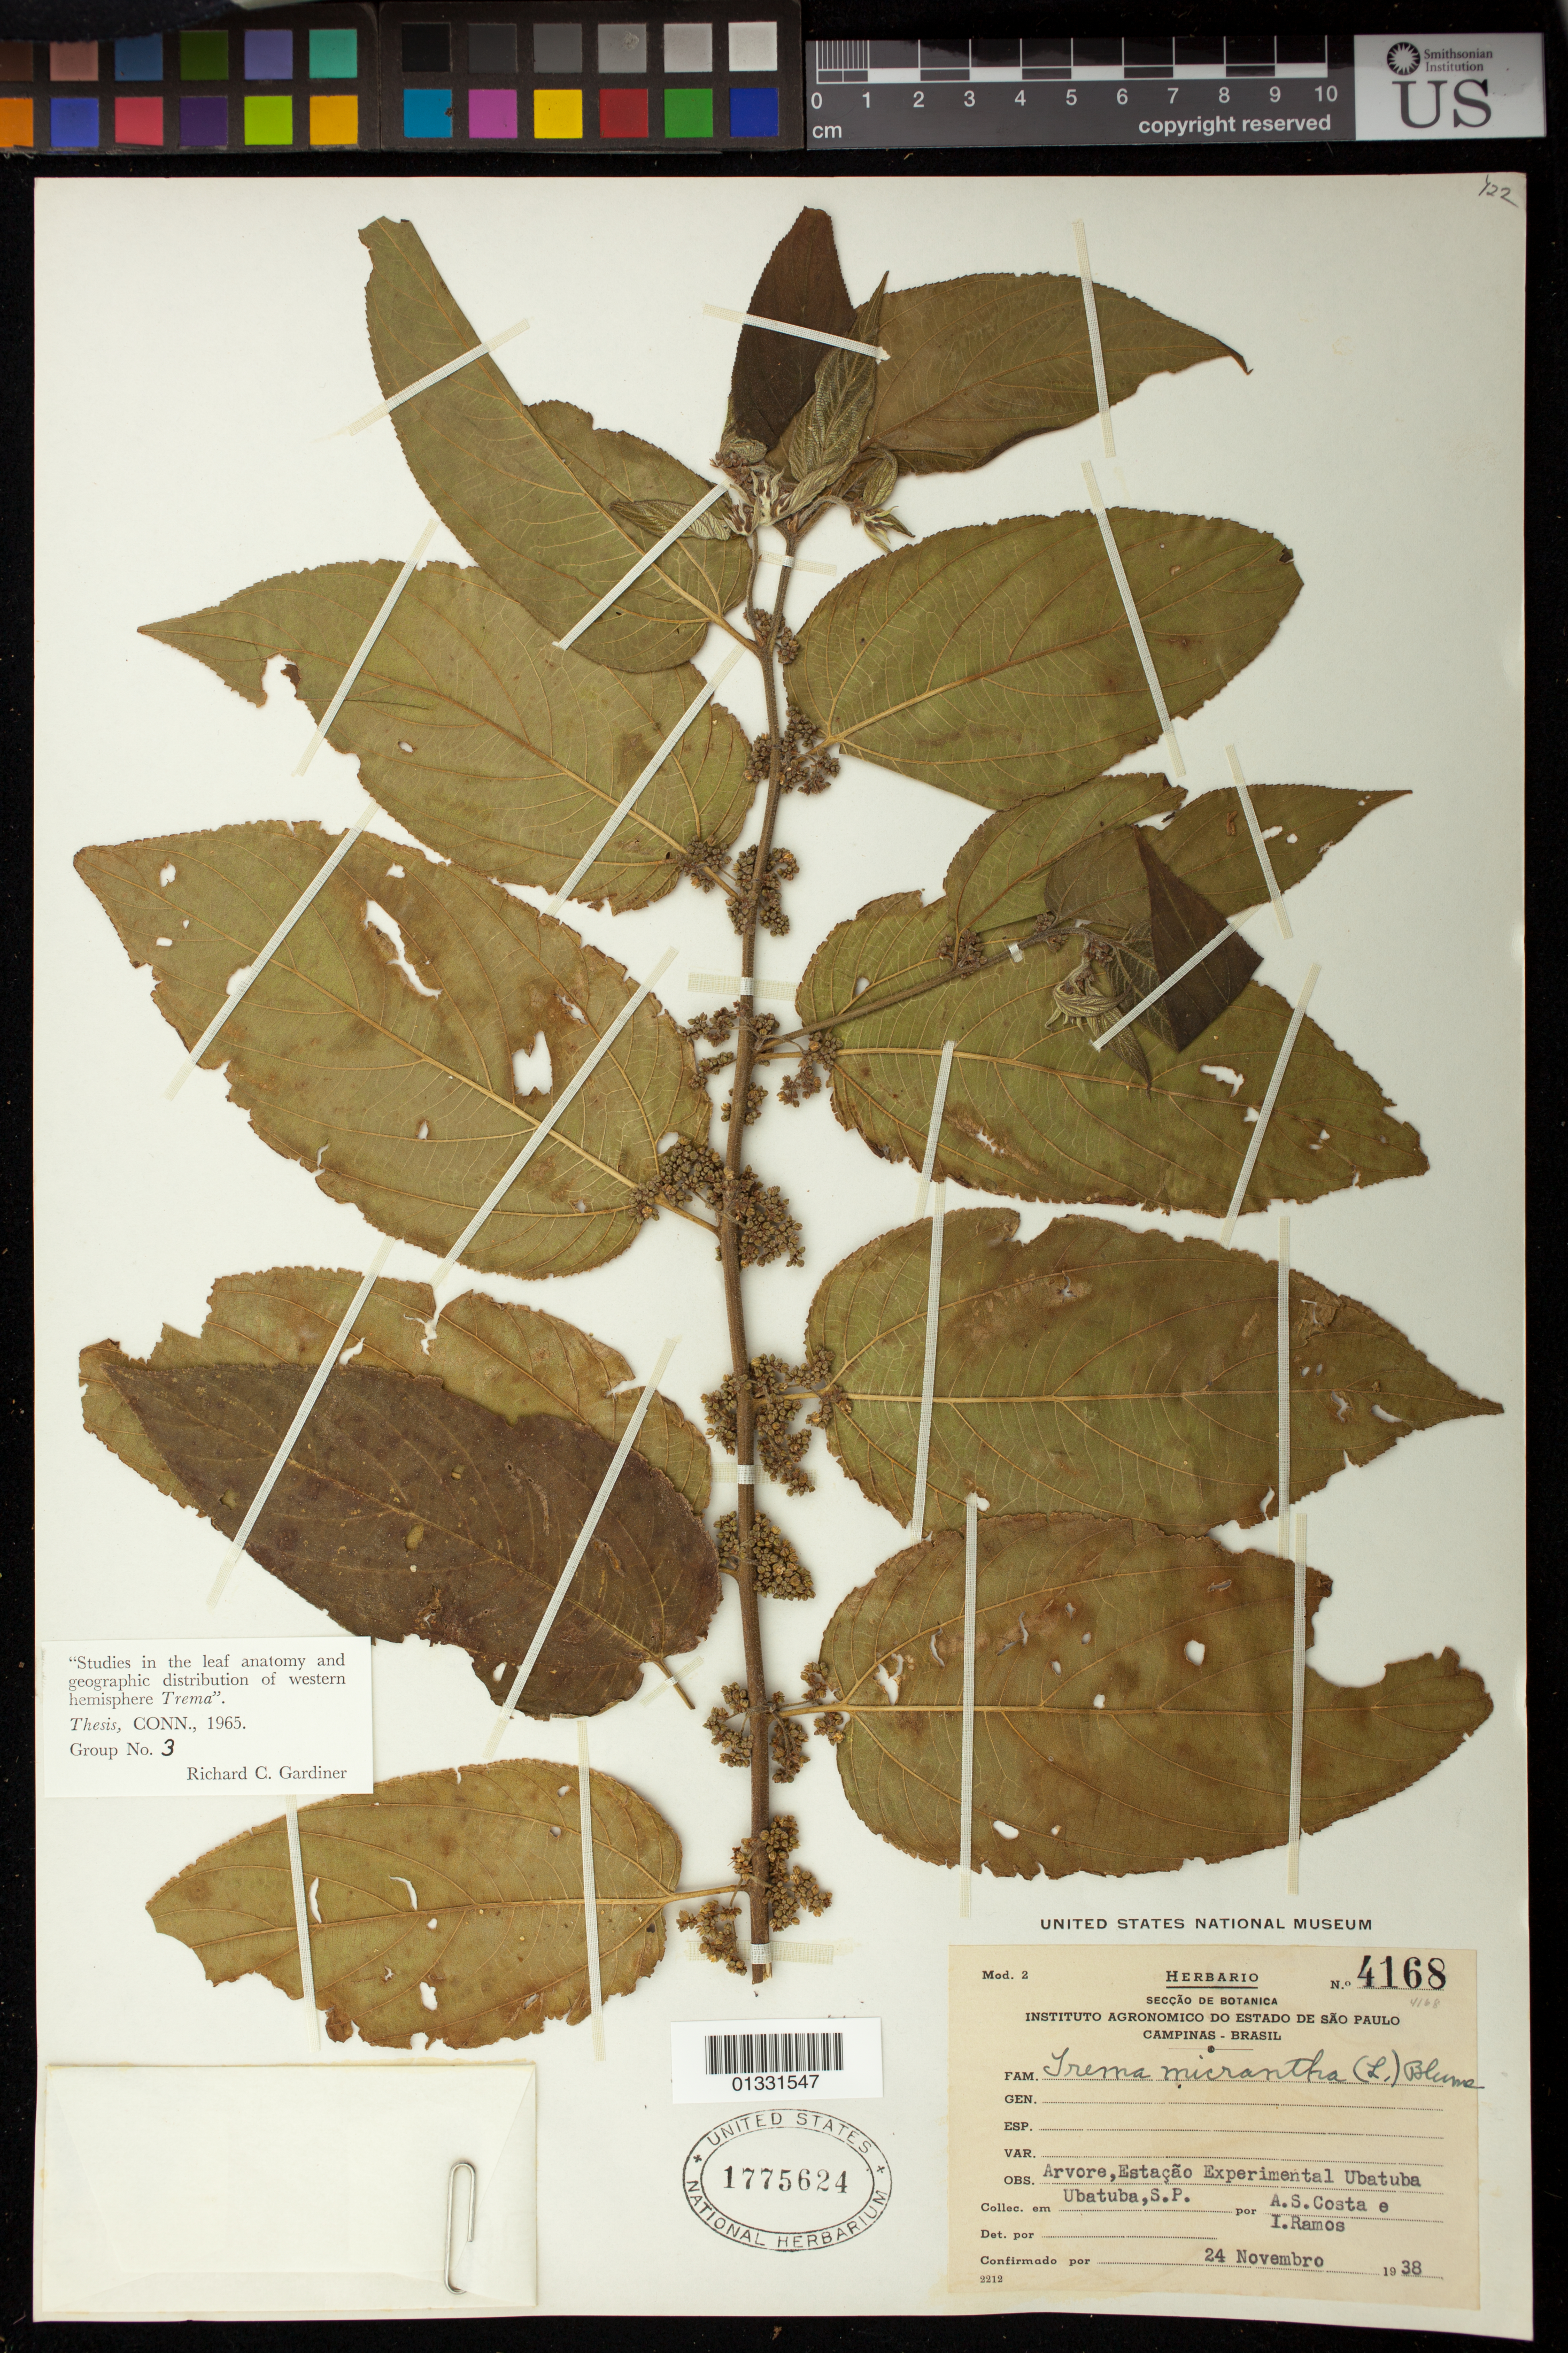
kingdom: Plantae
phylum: Tracheophyta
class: Magnoliopsida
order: Rosales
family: Cannabaceae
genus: Trema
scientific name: Trema micranthum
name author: (L.) Blume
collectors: A. S. Costa & I. Ramos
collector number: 4168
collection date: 1938-11-24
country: Brazil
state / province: São Paulo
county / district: Ubatuba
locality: Estação Experimental Ubatuba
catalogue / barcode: US 1775624